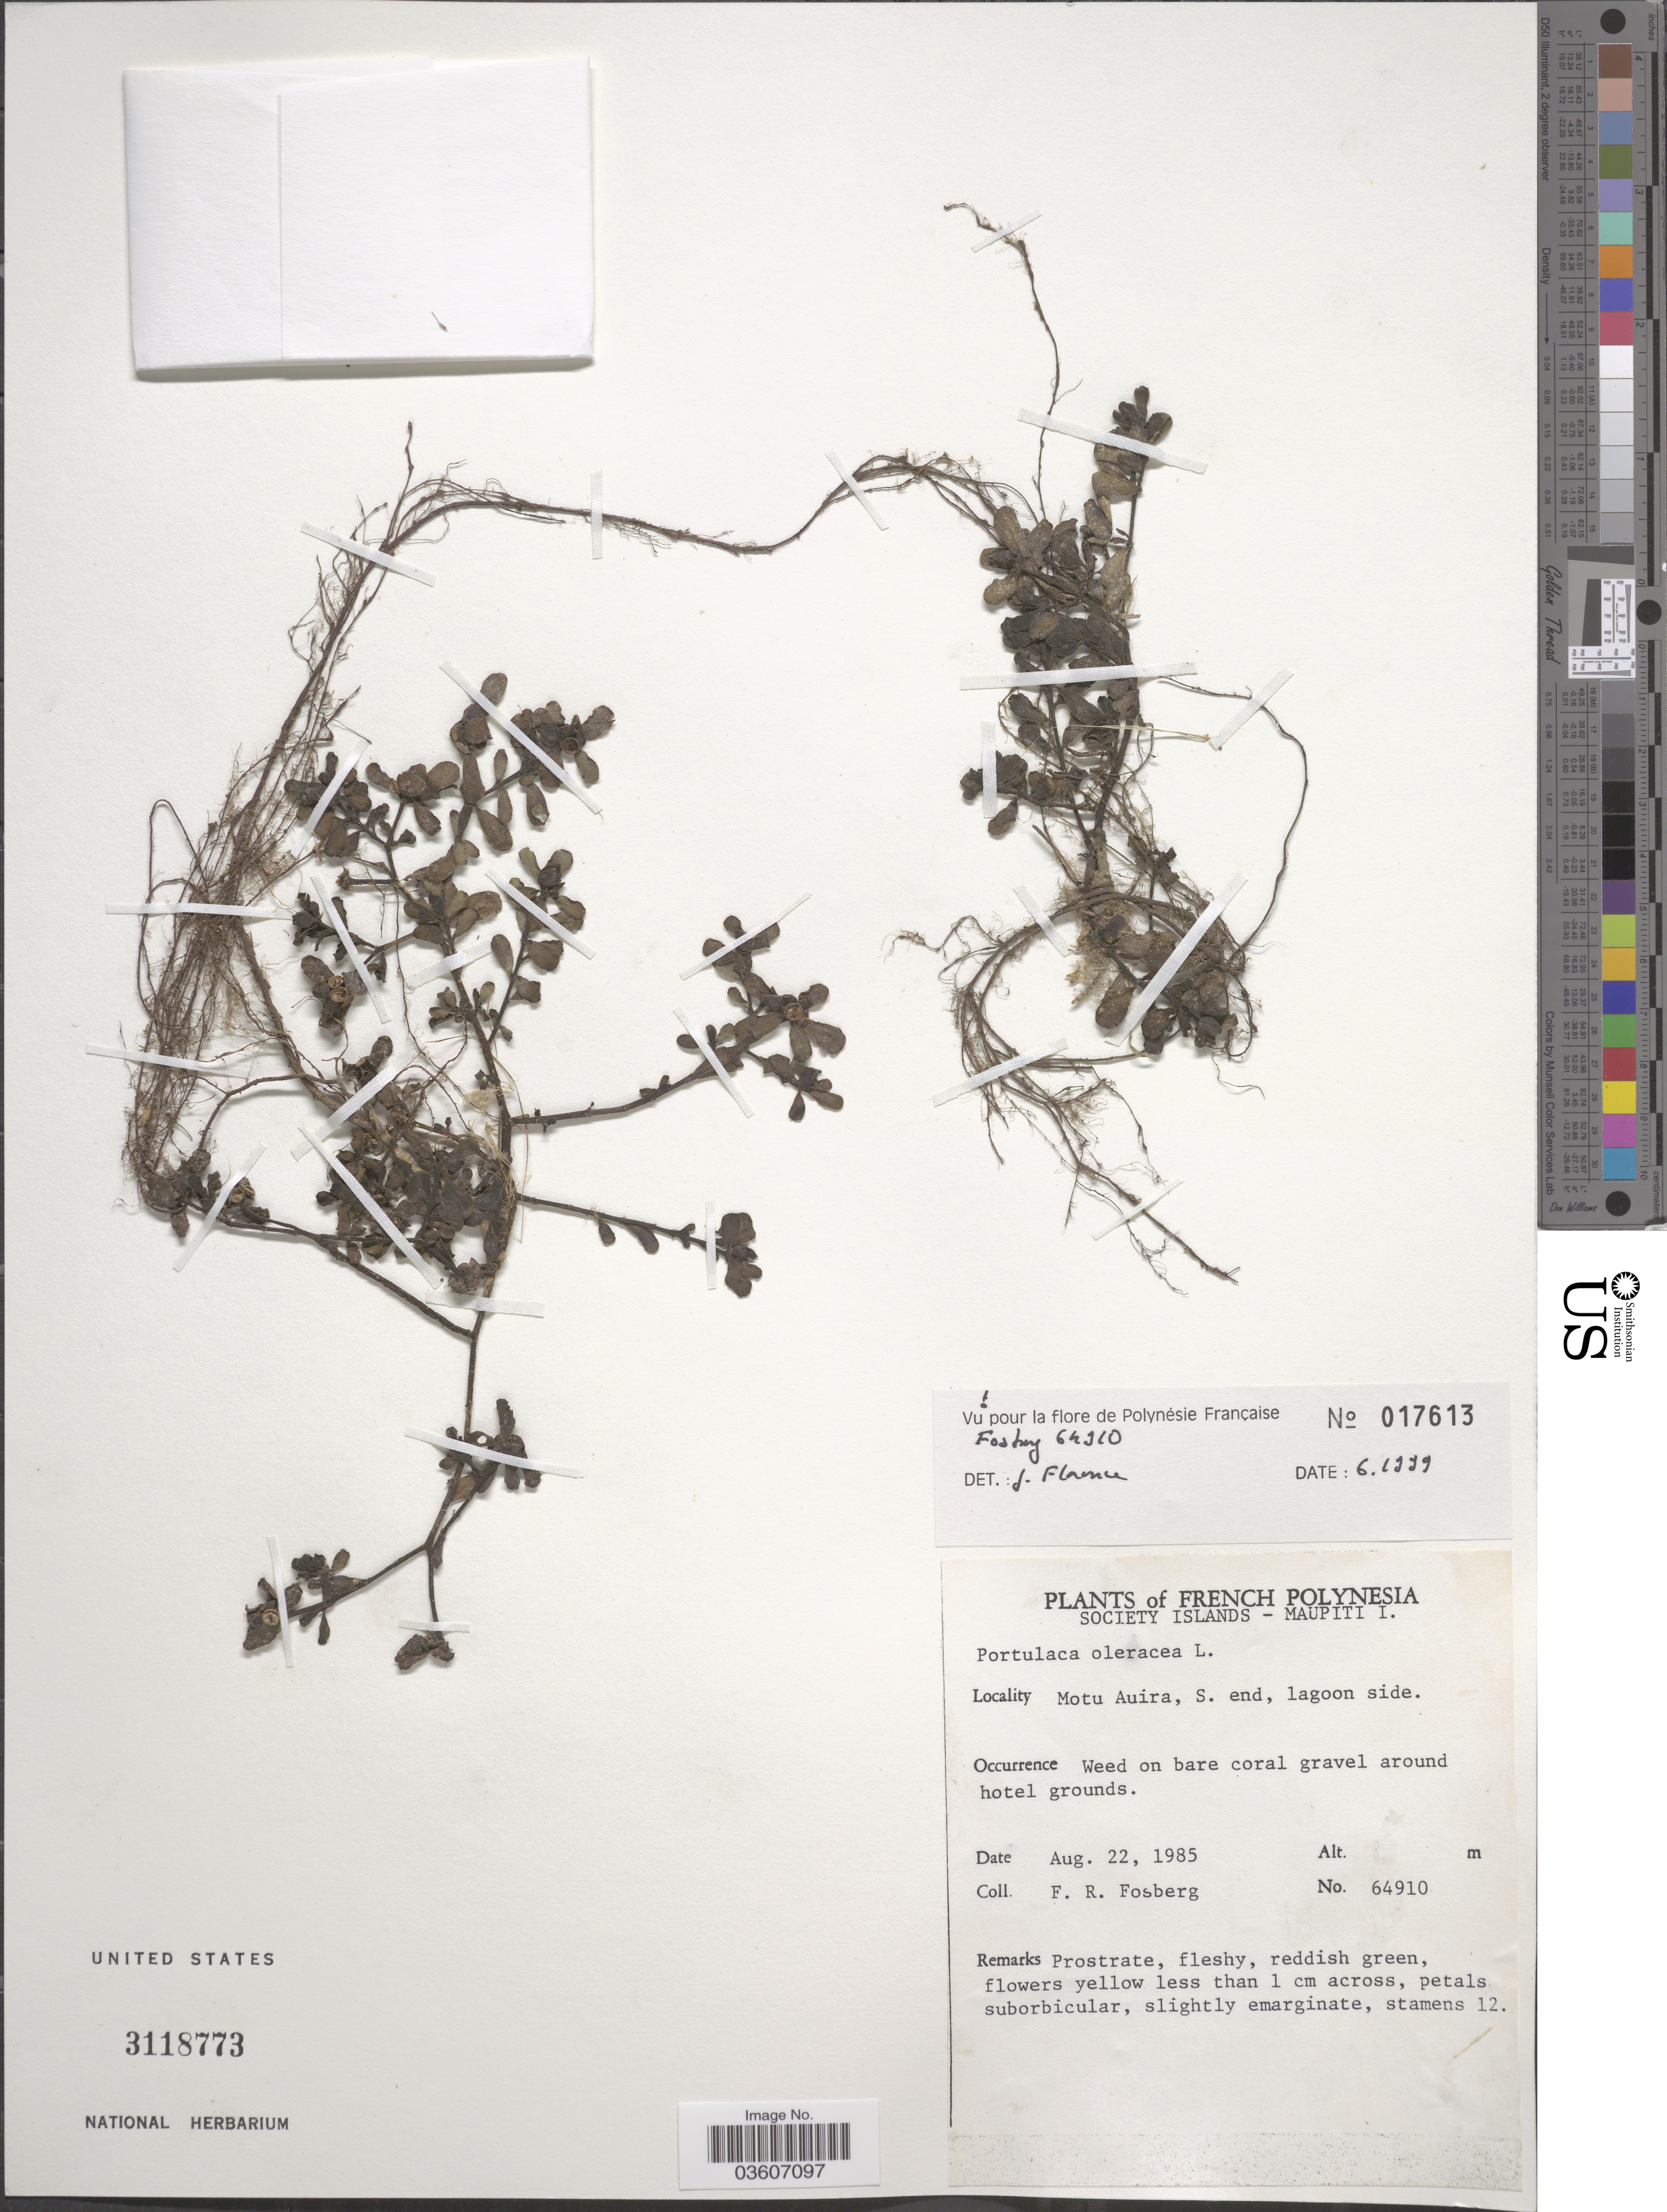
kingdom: Plantae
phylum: Tracheophyta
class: Magnoliopsida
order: Caryophyllales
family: Portulacaceae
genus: Portulaca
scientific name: Portulaca oleracea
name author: L.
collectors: F. R. Fosberg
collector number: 64910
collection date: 1985-08-22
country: French Polynesia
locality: Society Islands - Maupiti I. Motu Auira, S. end, lagoon side.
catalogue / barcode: US 3118773